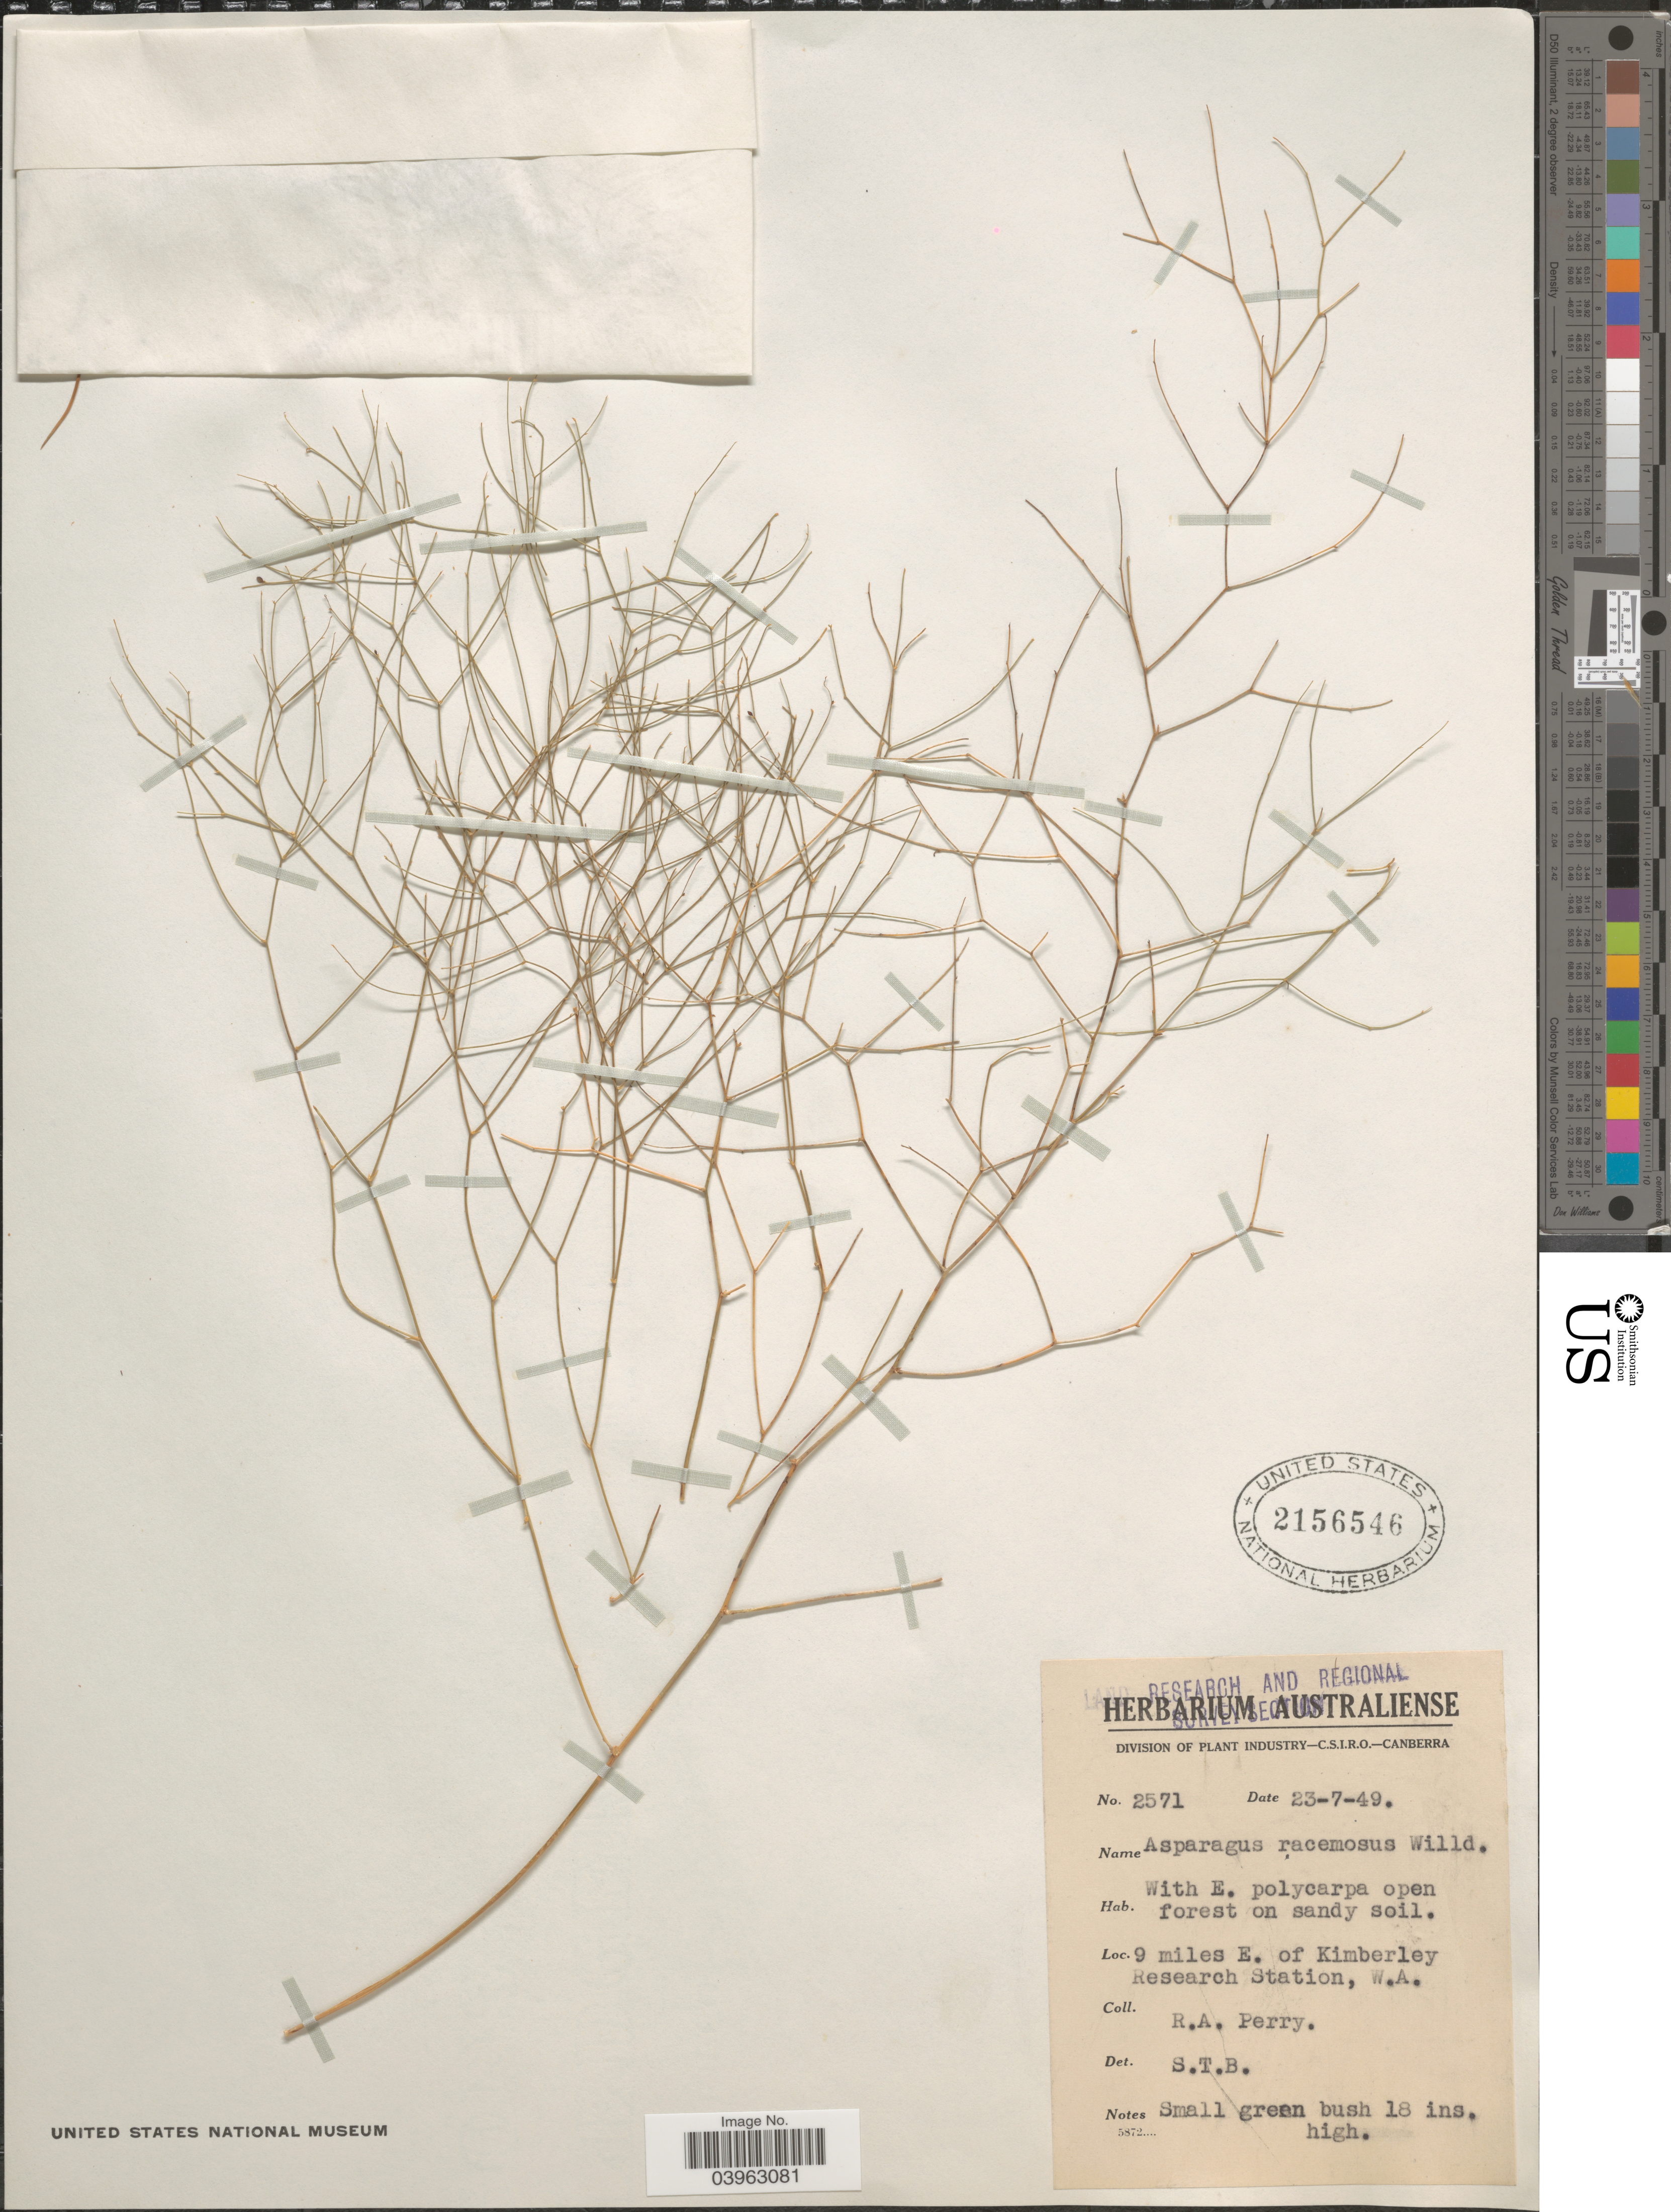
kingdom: Plantae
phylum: Tracheophyta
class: Liliopsida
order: Asparagales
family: Asparagaceae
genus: Asparagus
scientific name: Asparagus racemosus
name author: Willd.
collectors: Perry, R. A.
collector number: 2571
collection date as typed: Transcribed d/m/y: 23/7/49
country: Australia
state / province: Western Australia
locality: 9 miles E. of Kimberley Research Station, W.A.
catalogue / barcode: US 2156546